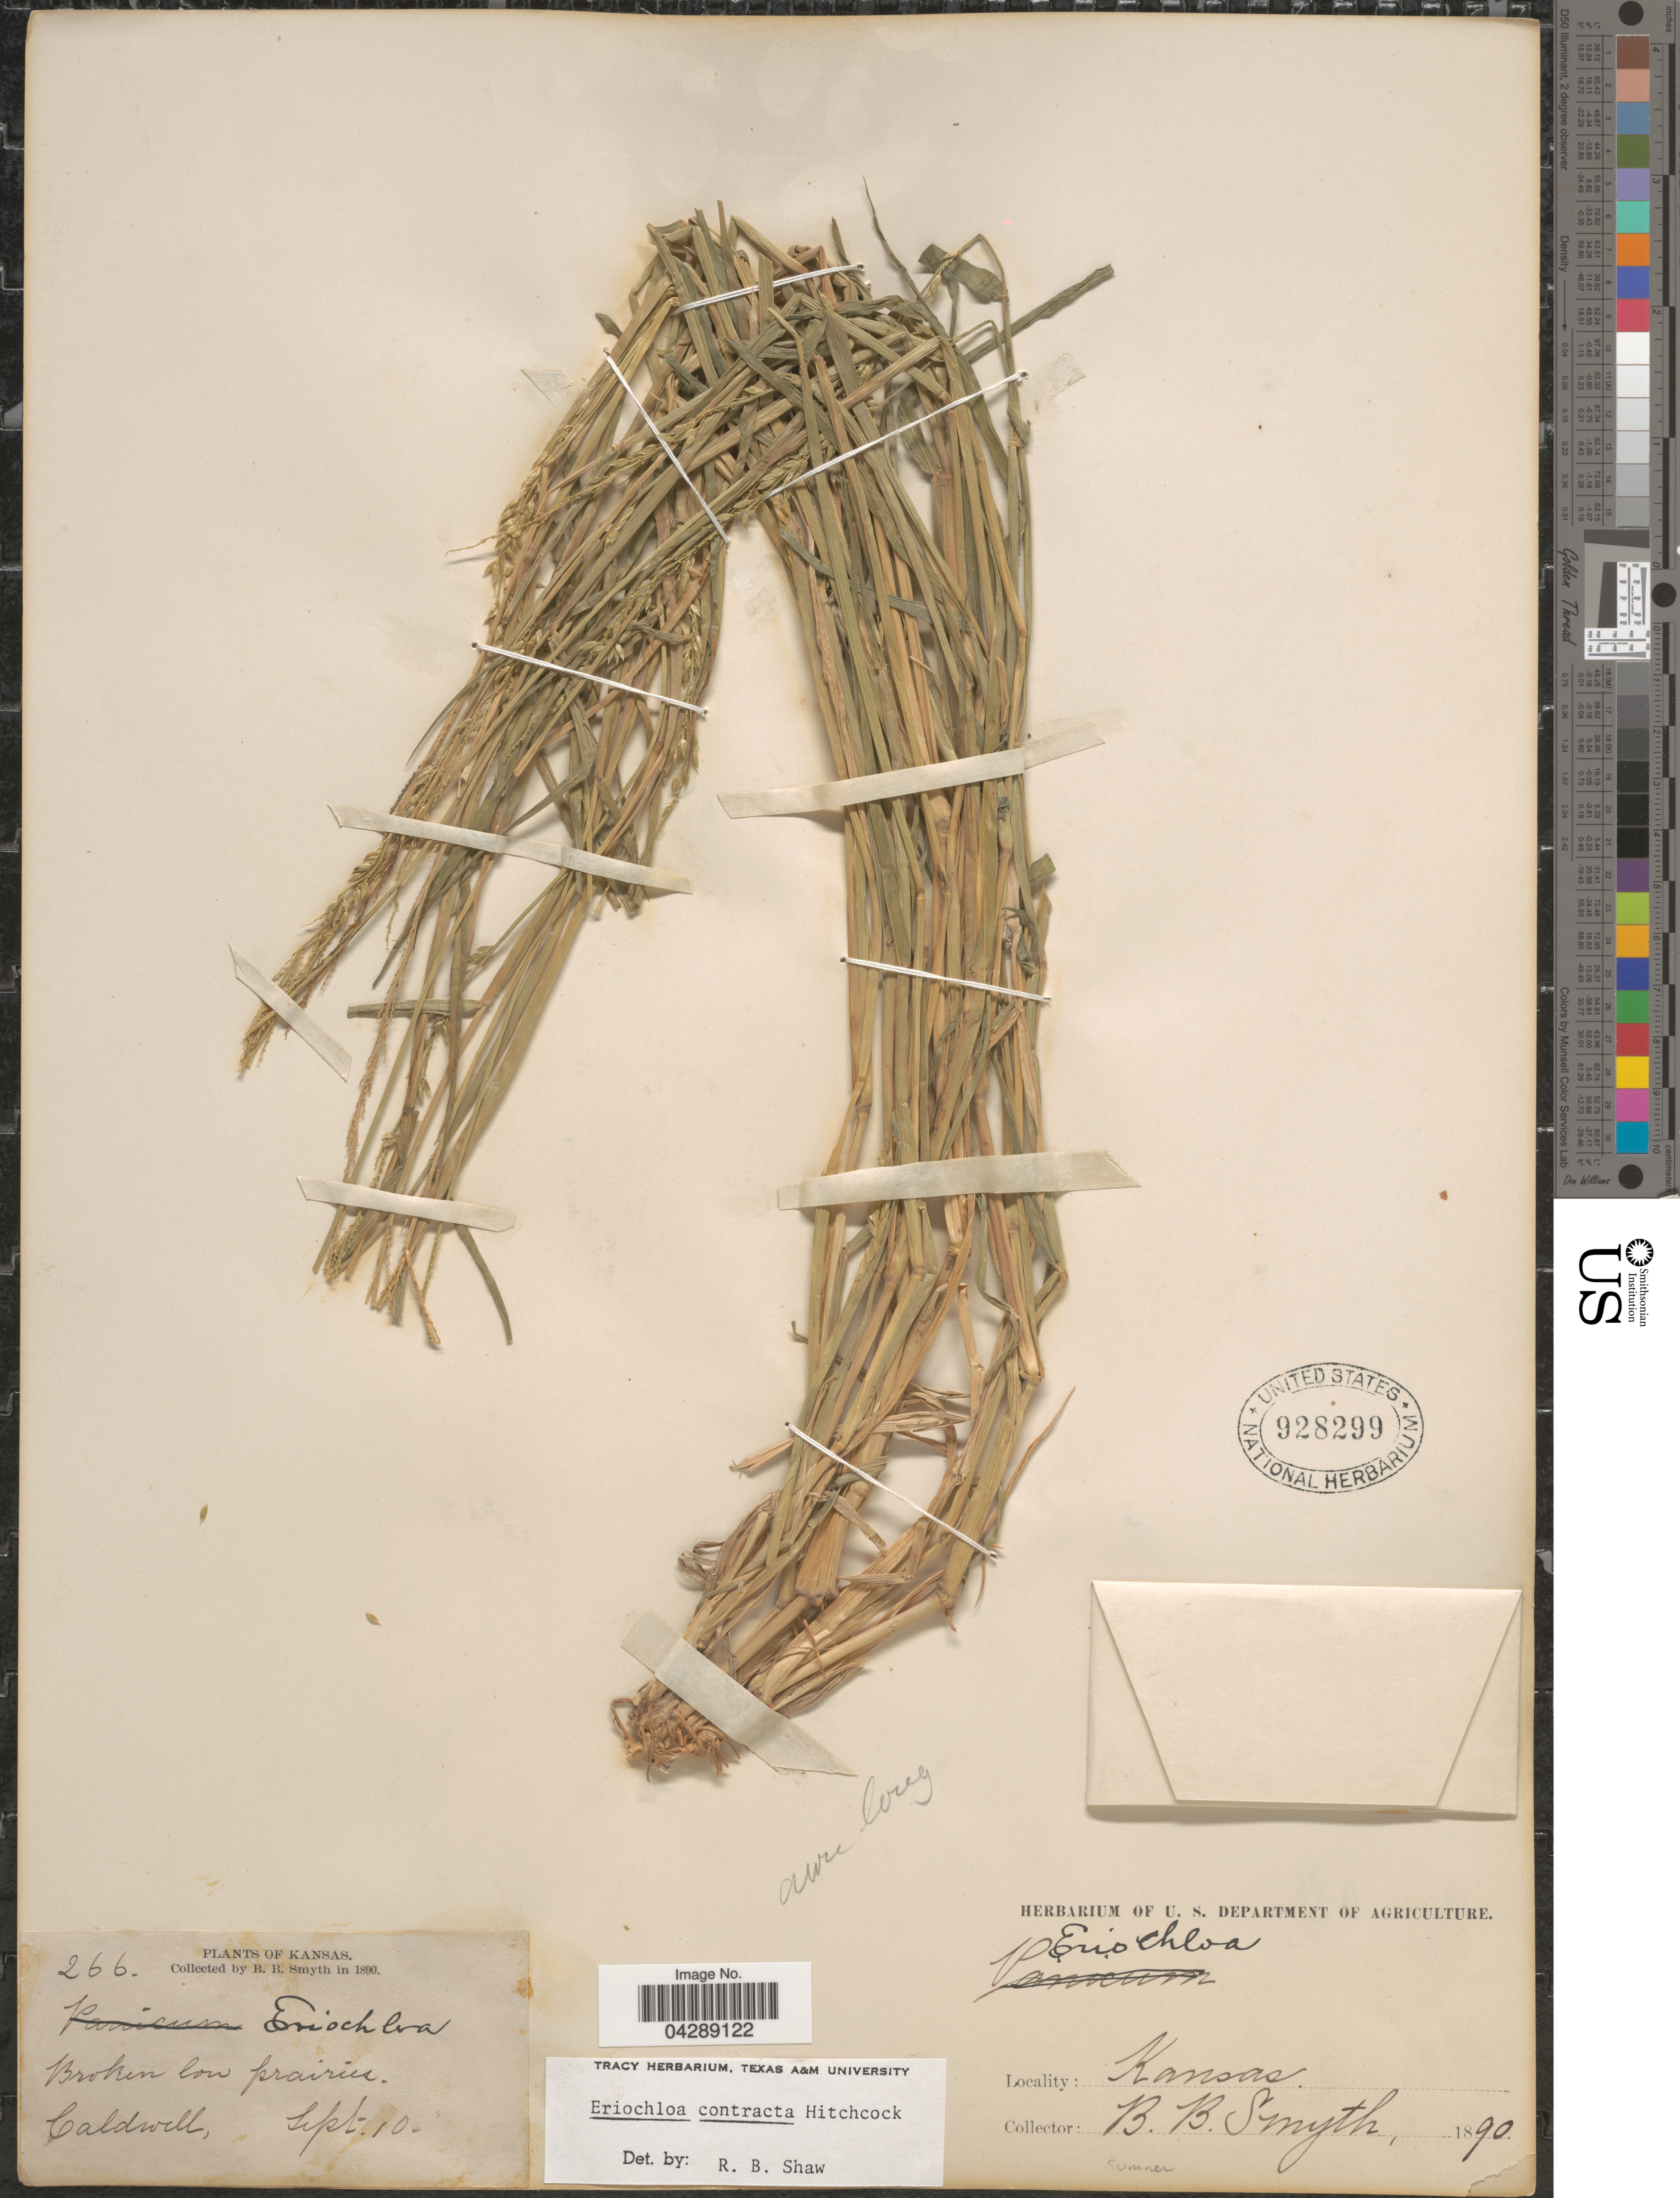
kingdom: Plantae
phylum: Tracheophyta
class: Liliopsida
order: Poales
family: Poaceae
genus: Eriochloa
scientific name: Eriochloa contracta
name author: Hitchc.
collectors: B. Smyth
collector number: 266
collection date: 1890-09-10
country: United States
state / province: Kansas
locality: Broken low prairies. Caldwell.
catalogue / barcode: US 928299